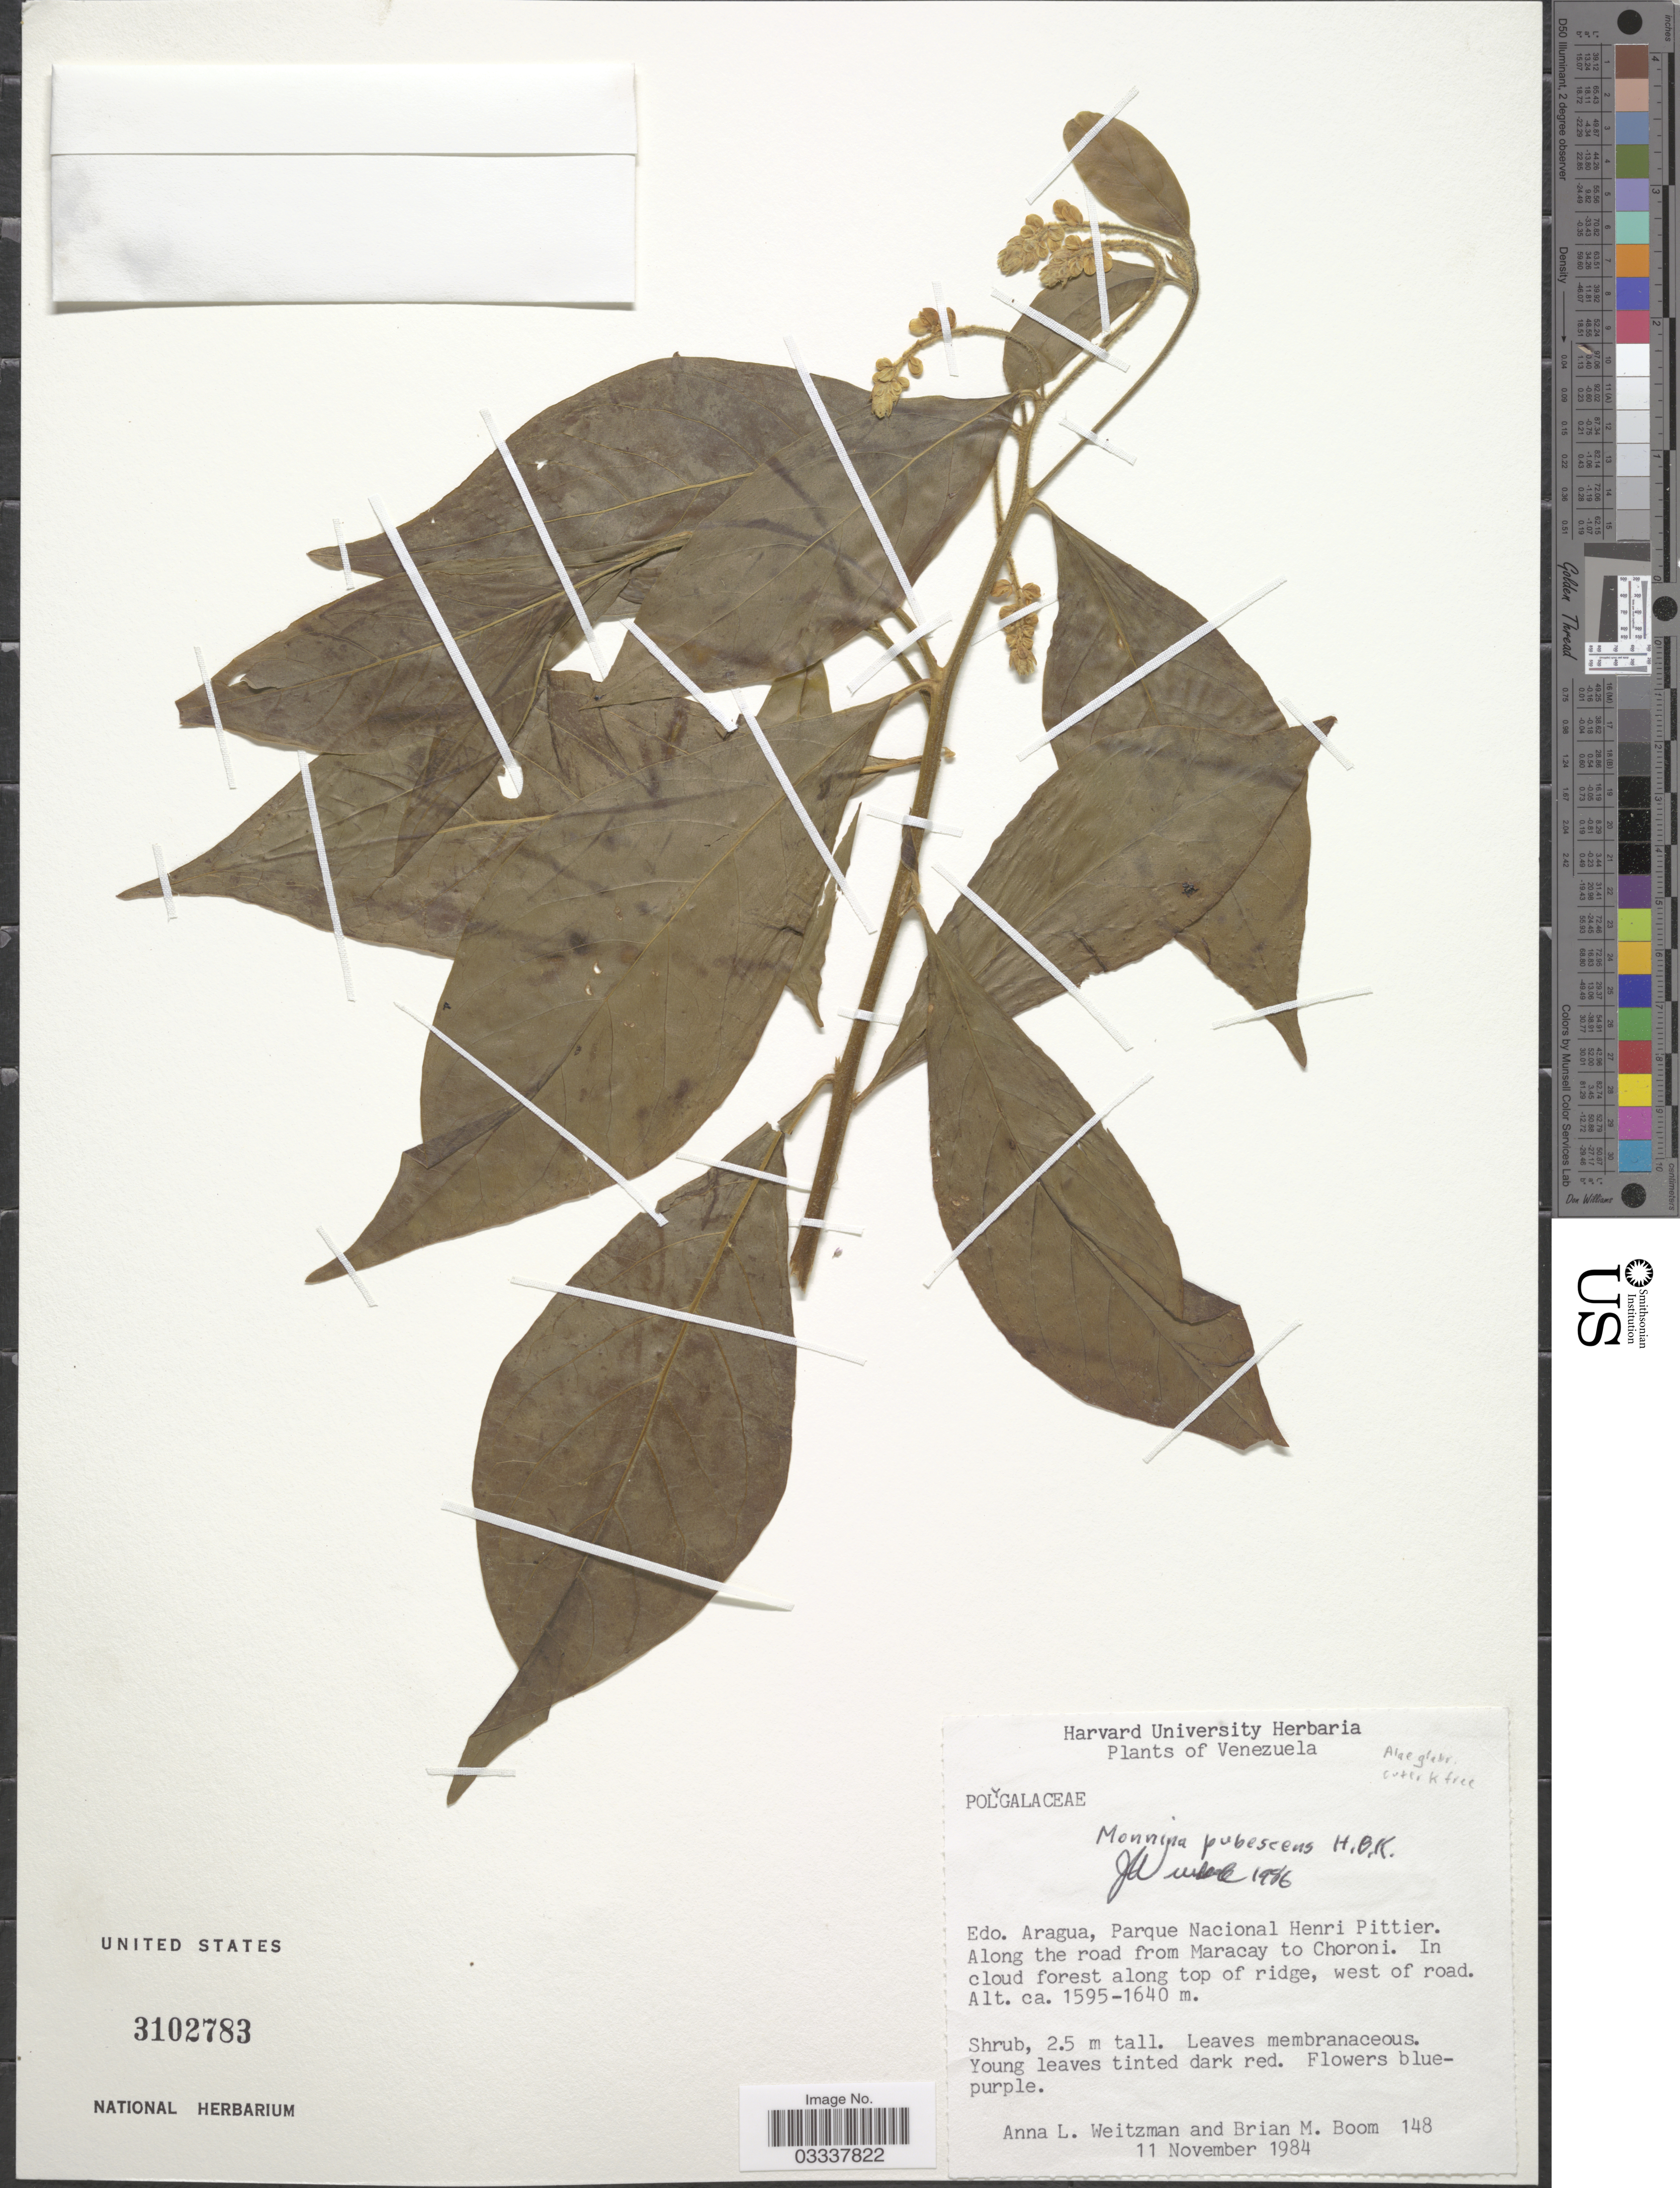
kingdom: Plantae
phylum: Tracheophyta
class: Magnoliopsida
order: Fabales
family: Polygalaceae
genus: Monnina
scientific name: Monnina pubescens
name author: Kunth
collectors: A. L. Weitzman & B. M. Boom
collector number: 148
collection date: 1984-11-11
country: Venezuela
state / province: Aragua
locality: Parque Nacional Henri Pittier. Along the road from Maracay to Choroni. In cloud forest along top of ridge, west of road.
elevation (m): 1595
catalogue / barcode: US 3102783